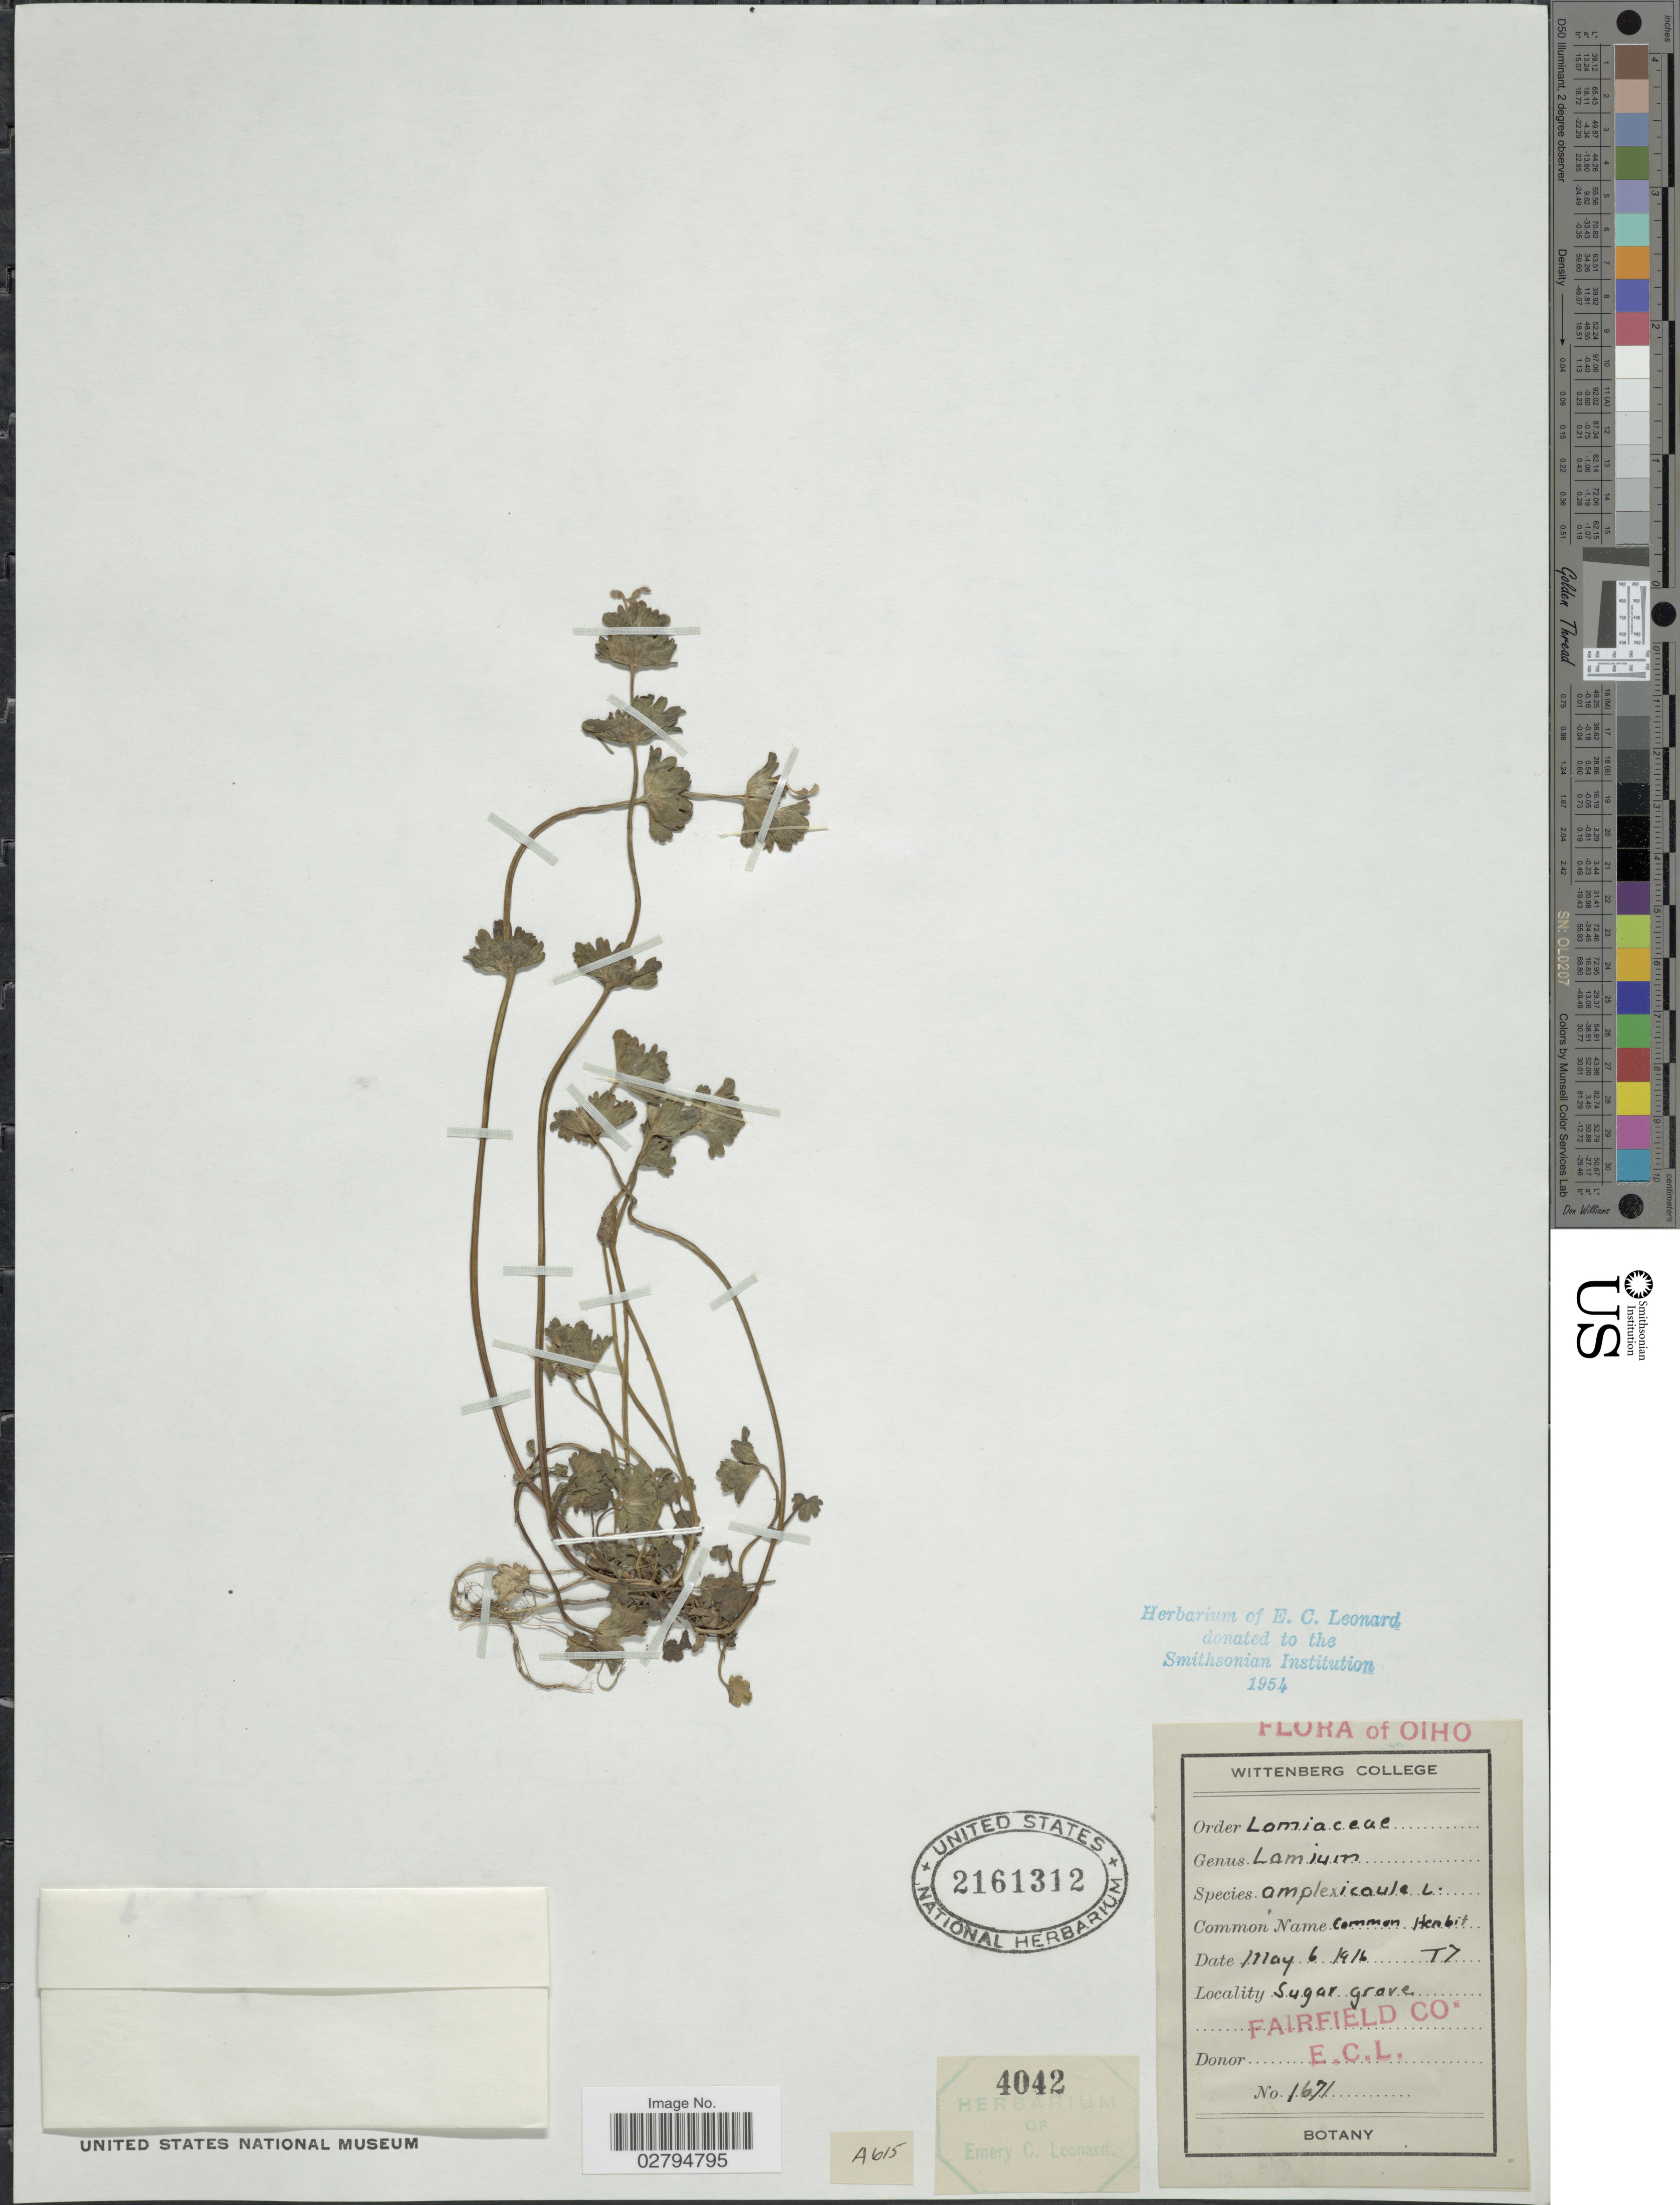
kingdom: Plantae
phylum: Tracheophyta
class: Magnoliopsida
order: Lamiales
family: Lamiaceae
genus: Lamium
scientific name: Lamium amplexicaule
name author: L.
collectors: E. C. Leonard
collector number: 1671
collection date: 1916-05-06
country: United States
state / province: Ohio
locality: Sugar grave. Fairfield Co.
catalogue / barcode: US 2161312